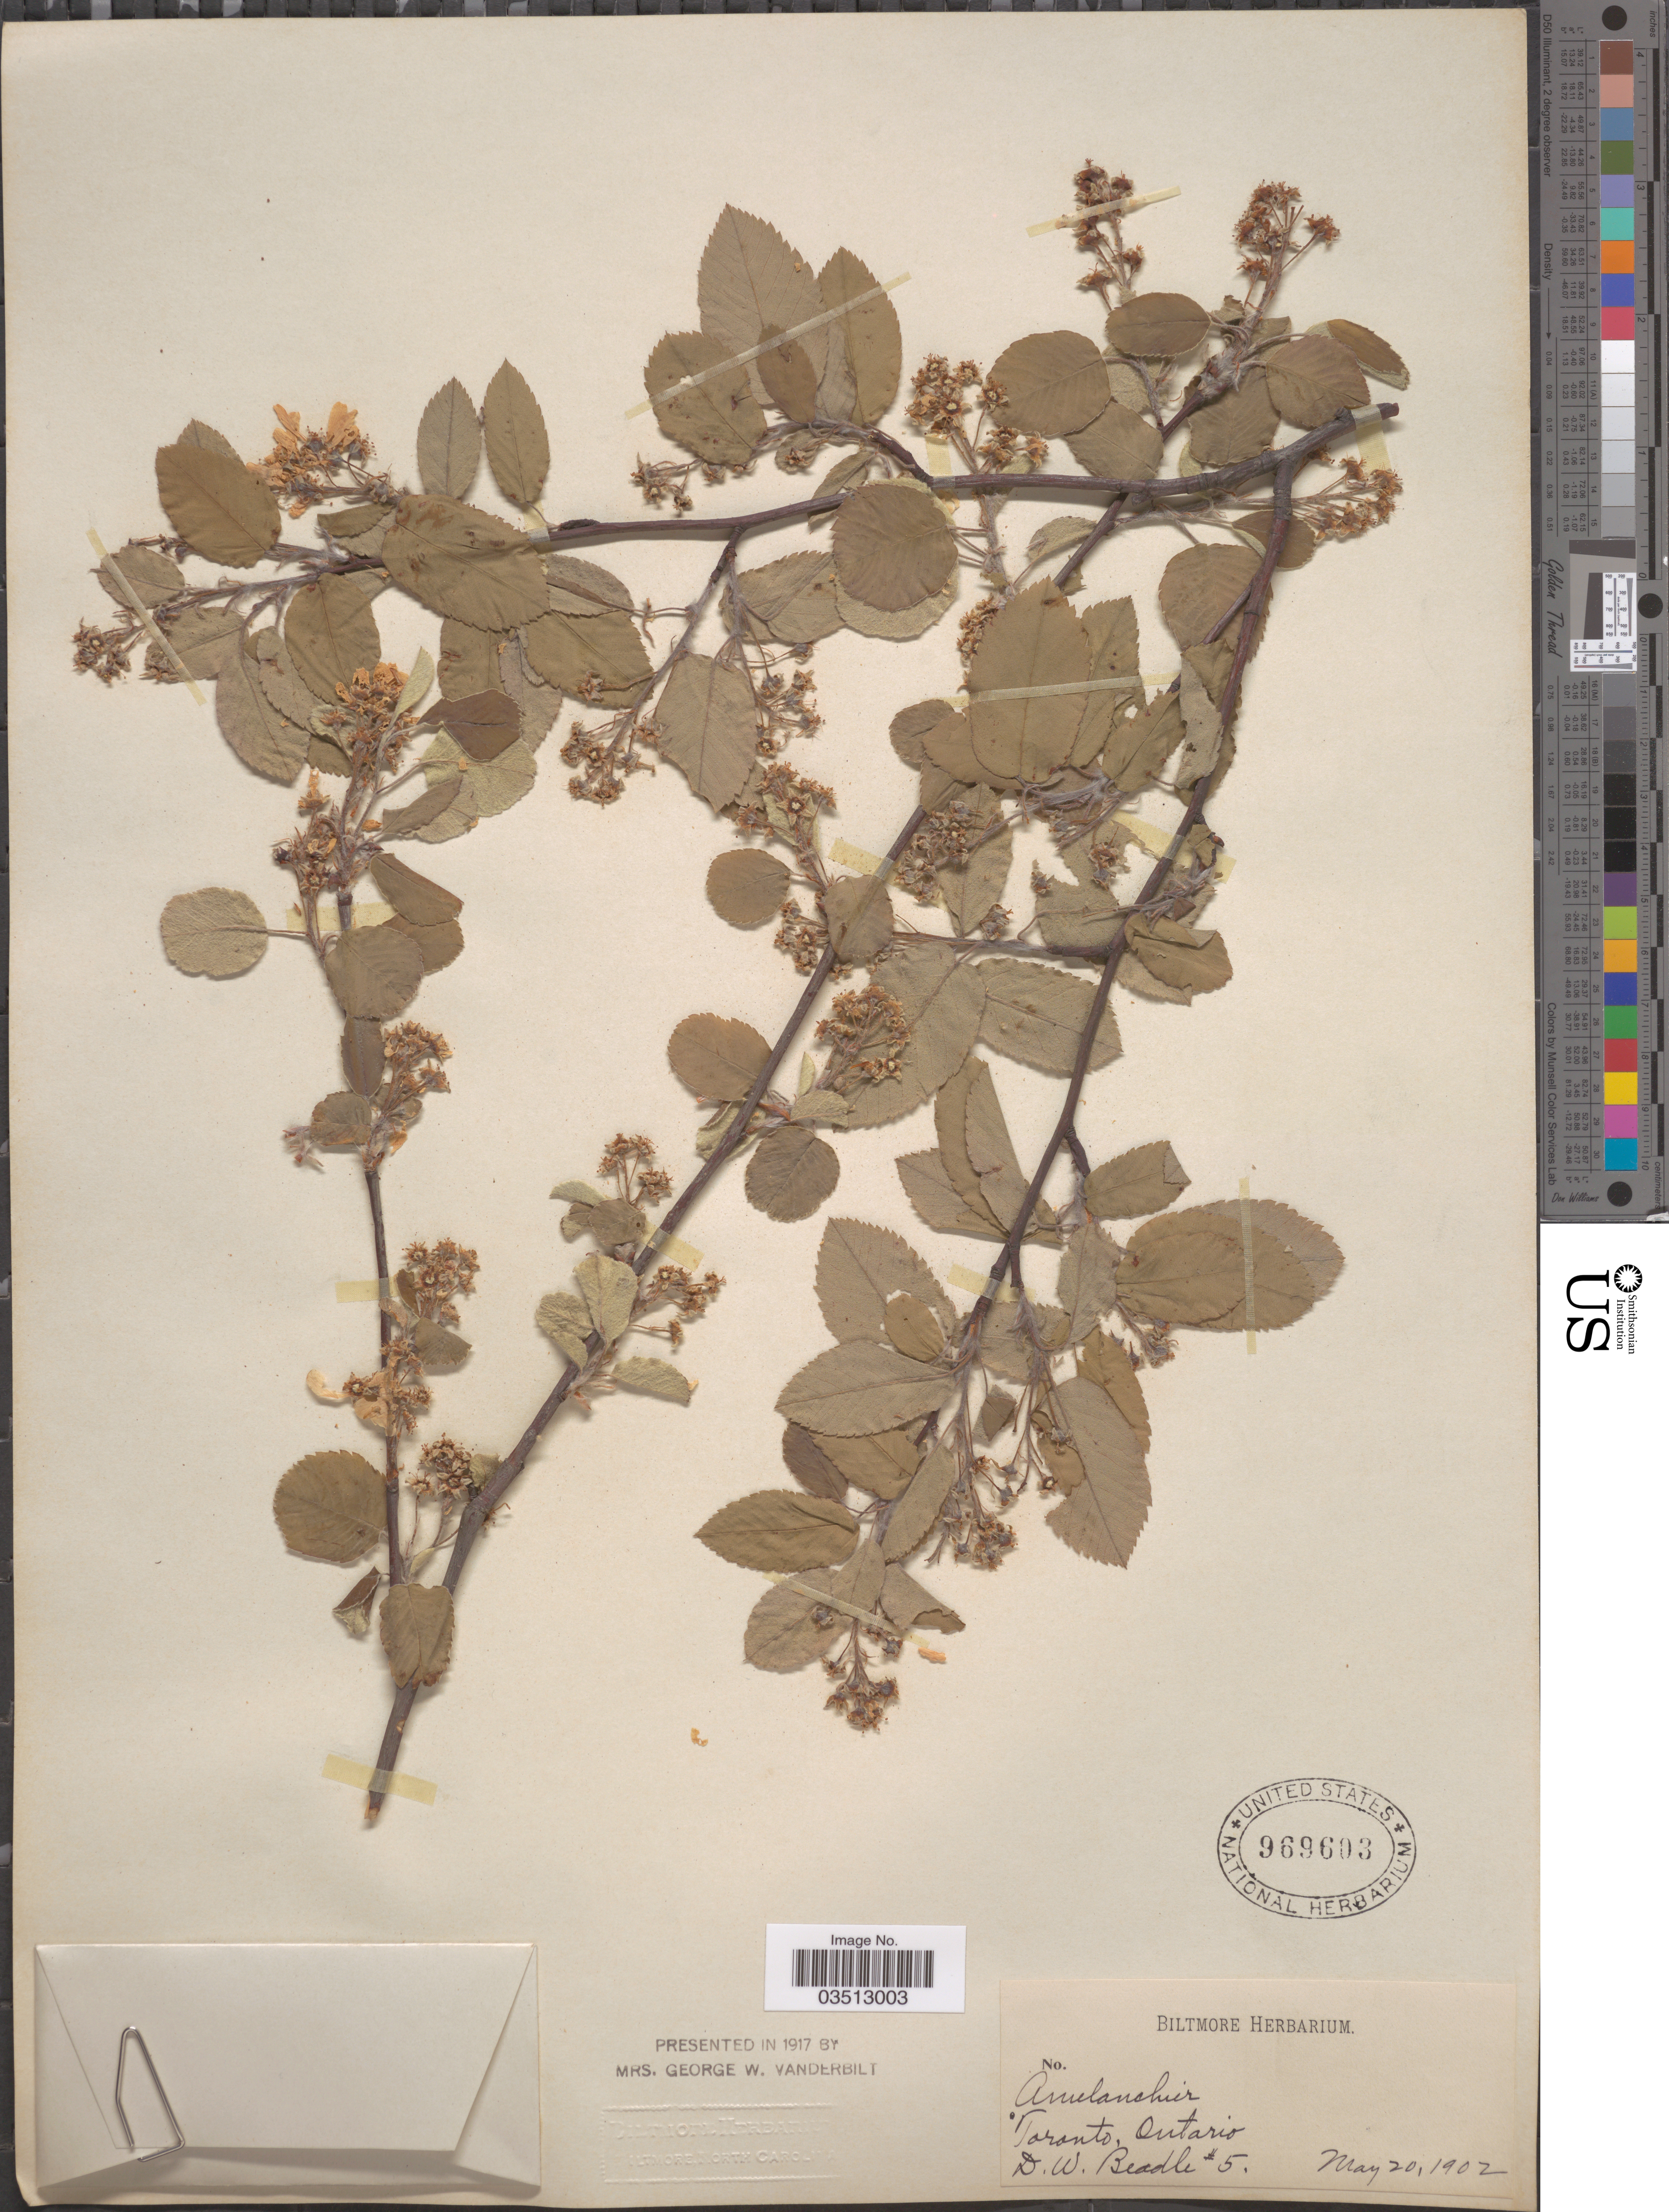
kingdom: Plantae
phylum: Tracheophyta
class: Magnoliopsida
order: Rosales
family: Rosaceae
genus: Amelanchier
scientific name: Amelanchier sp.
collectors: D. Beadle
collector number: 5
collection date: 1902-05-20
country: Canada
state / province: Ontario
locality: Toronto.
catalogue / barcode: US 969603